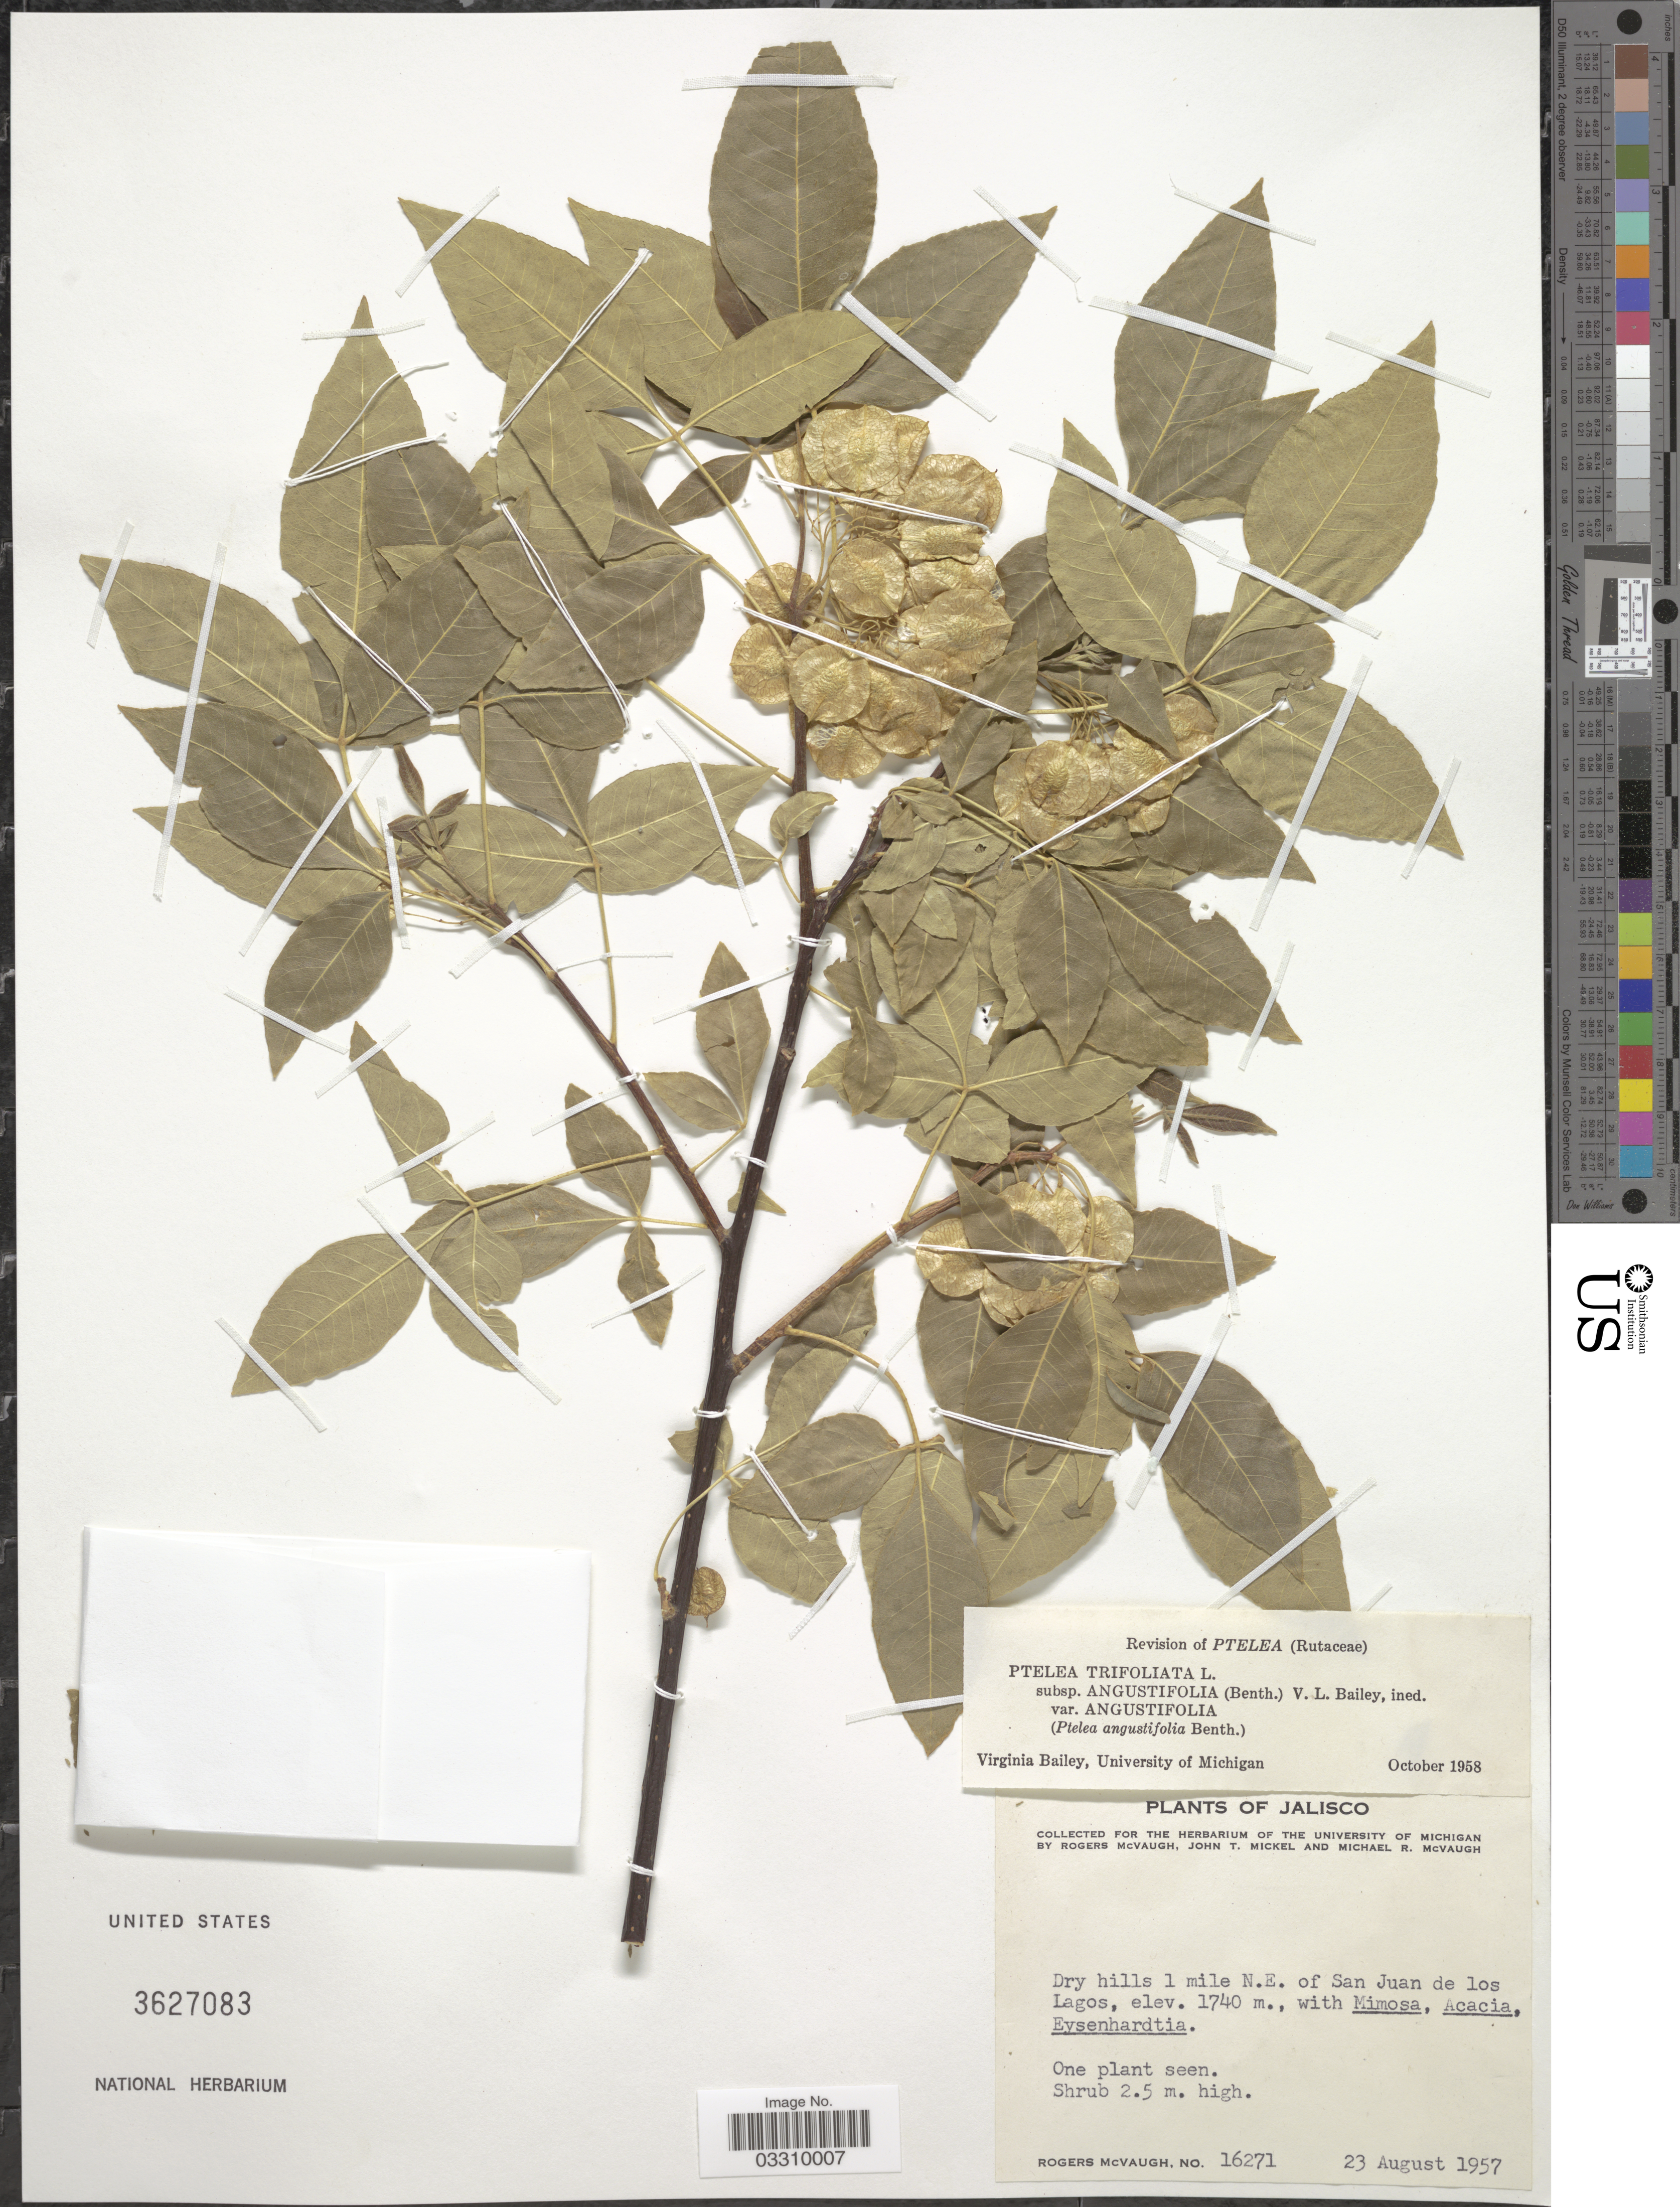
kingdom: Plantae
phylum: Tracheophyta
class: Magnoliopsida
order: Sapindales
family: Rutaceae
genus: Ptelea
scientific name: Ptelea trifoliata var. angustifolia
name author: (Benth.) M.E. Jones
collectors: R. McVaugh, J. T. Mickel & M. R. McVaugh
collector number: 16271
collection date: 1957-08-23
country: Mexico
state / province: Jalisco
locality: Dry hills 1 mile N.E. of San Juan de los Lagos.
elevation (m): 1740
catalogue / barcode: US 3627083